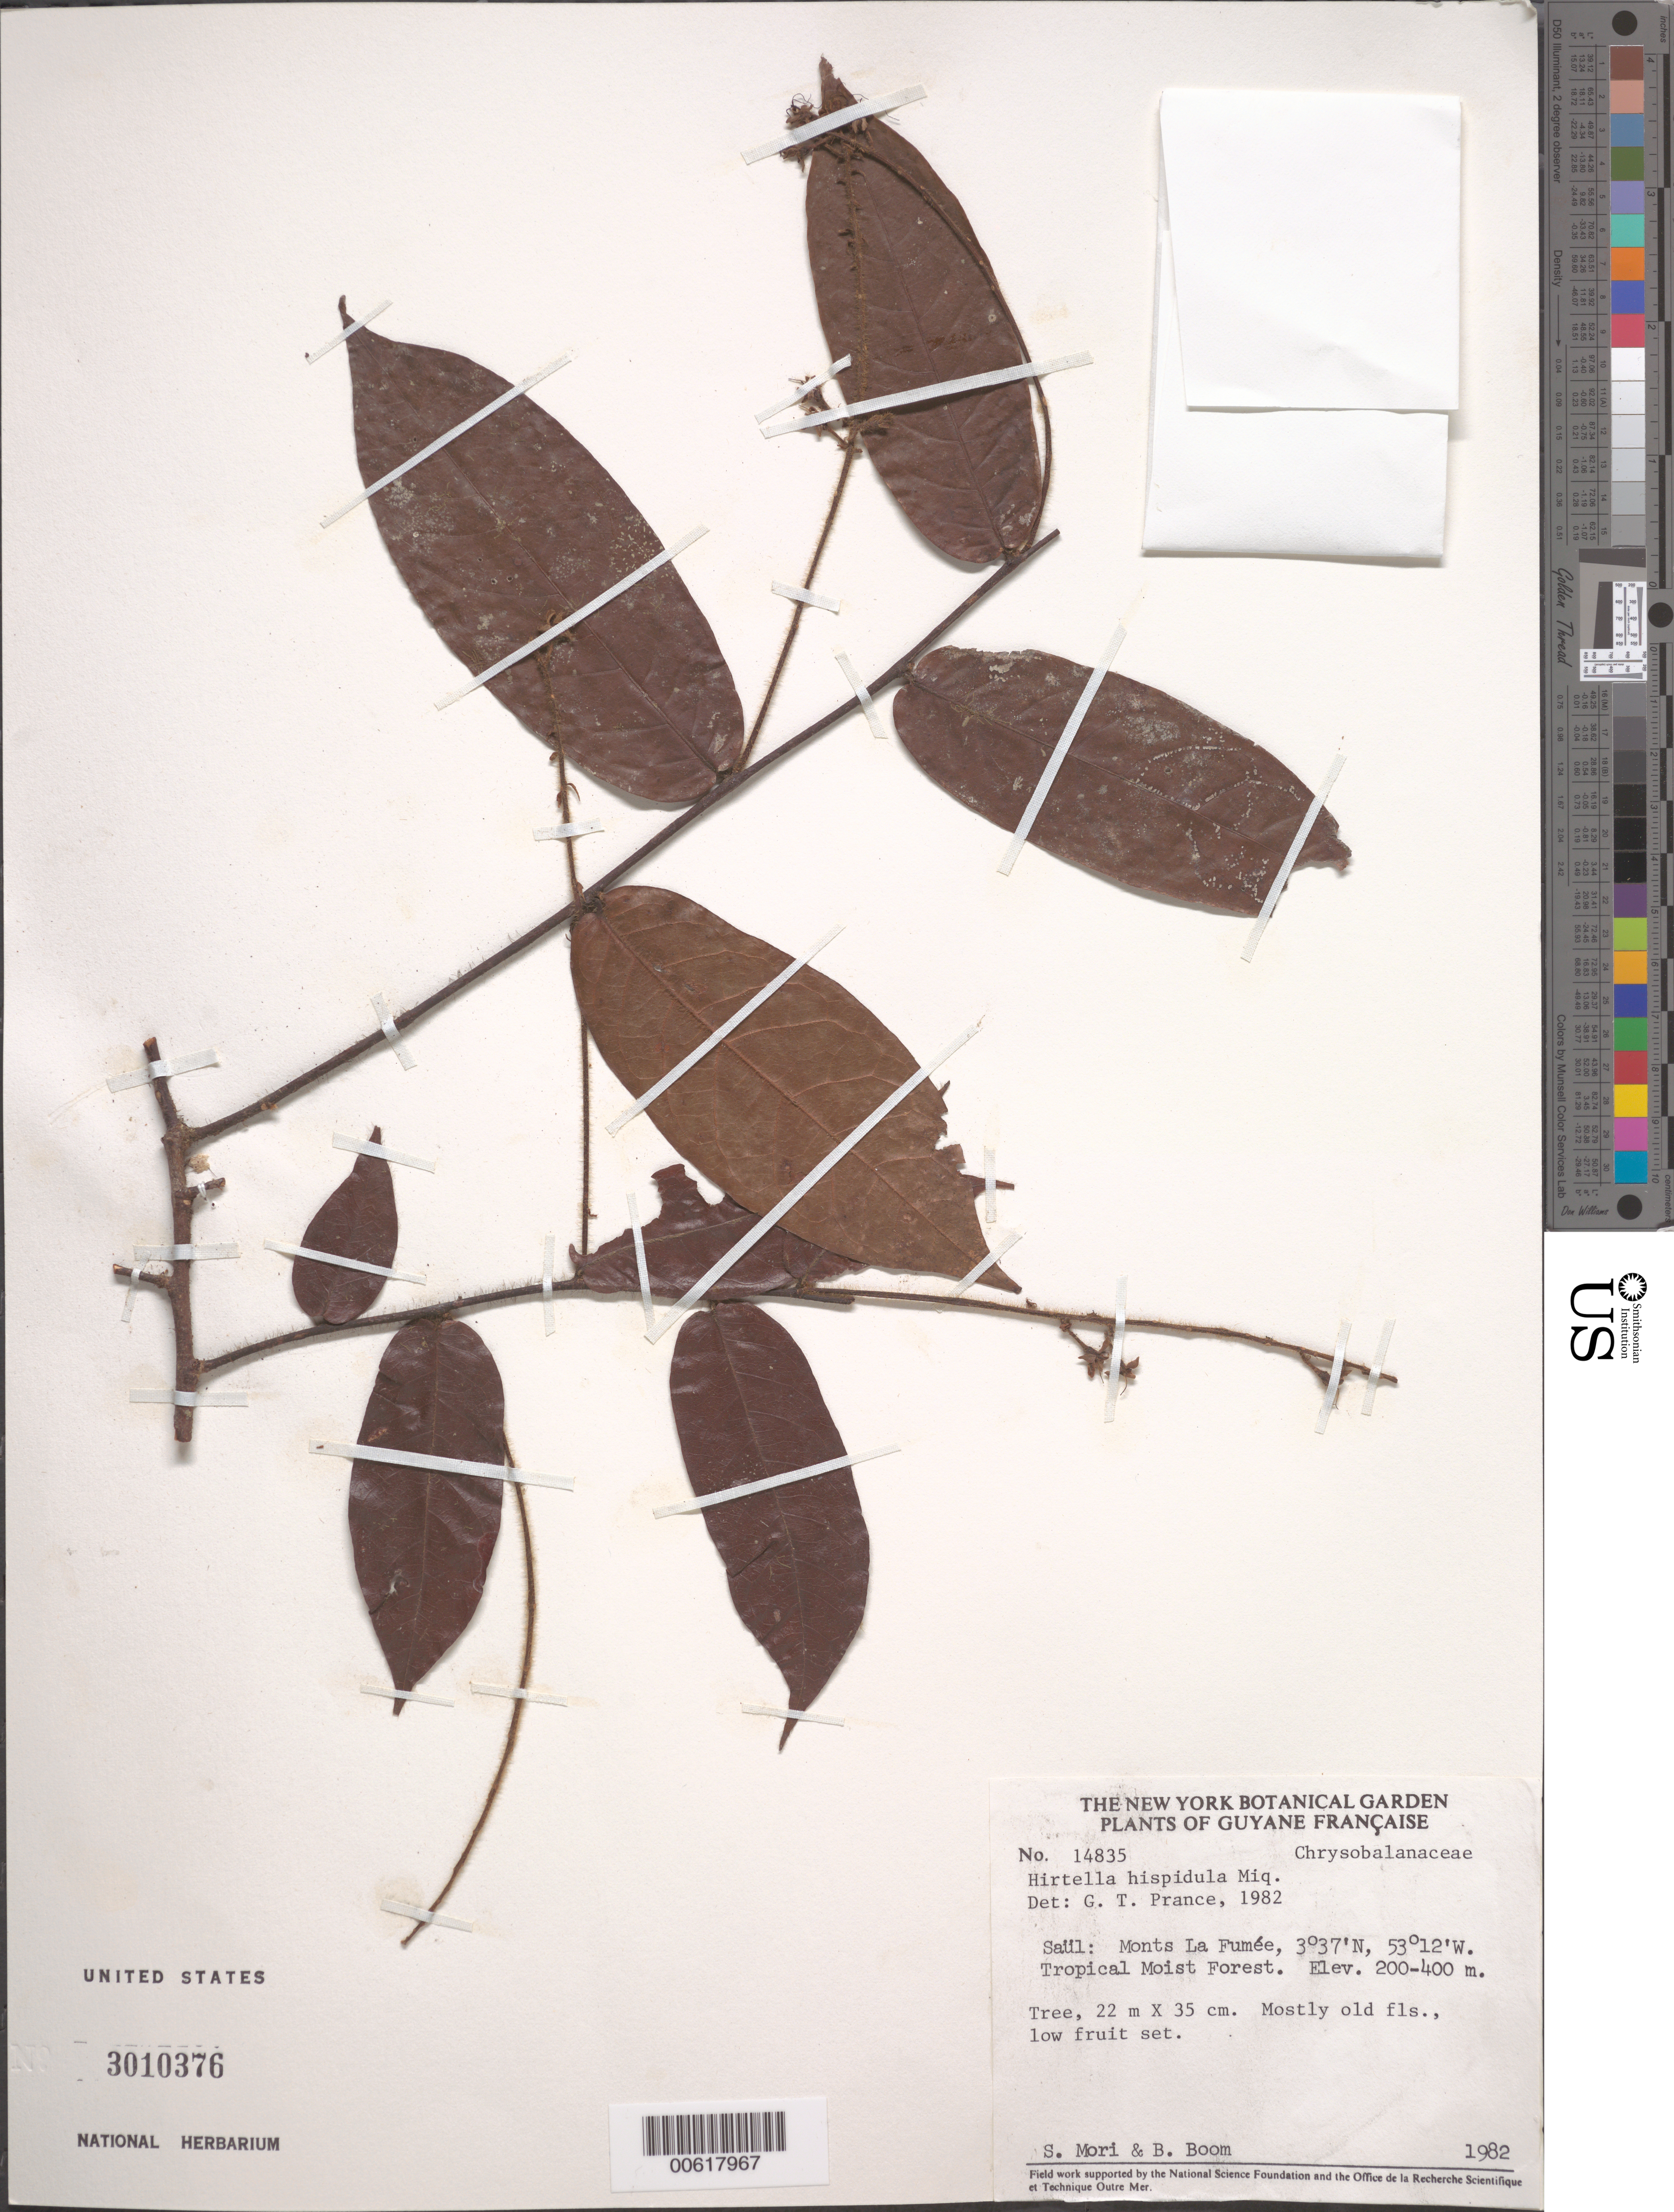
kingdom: Plantae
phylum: Tracheophyta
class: Magnoliopsida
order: Malpighiales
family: Chrysobalanaceae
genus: Hirtella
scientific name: Hirtella hispidula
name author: Miq.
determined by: Prance, G. T.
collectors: S. Mori & B. M. Boom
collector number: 14835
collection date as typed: Sep-82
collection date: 1982-09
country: French Guiana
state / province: Saint-Laurent-du-Maroni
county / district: Saül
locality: Saül, Monts La Fumée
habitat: Tropical moist forest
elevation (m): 200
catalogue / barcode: US 3010376